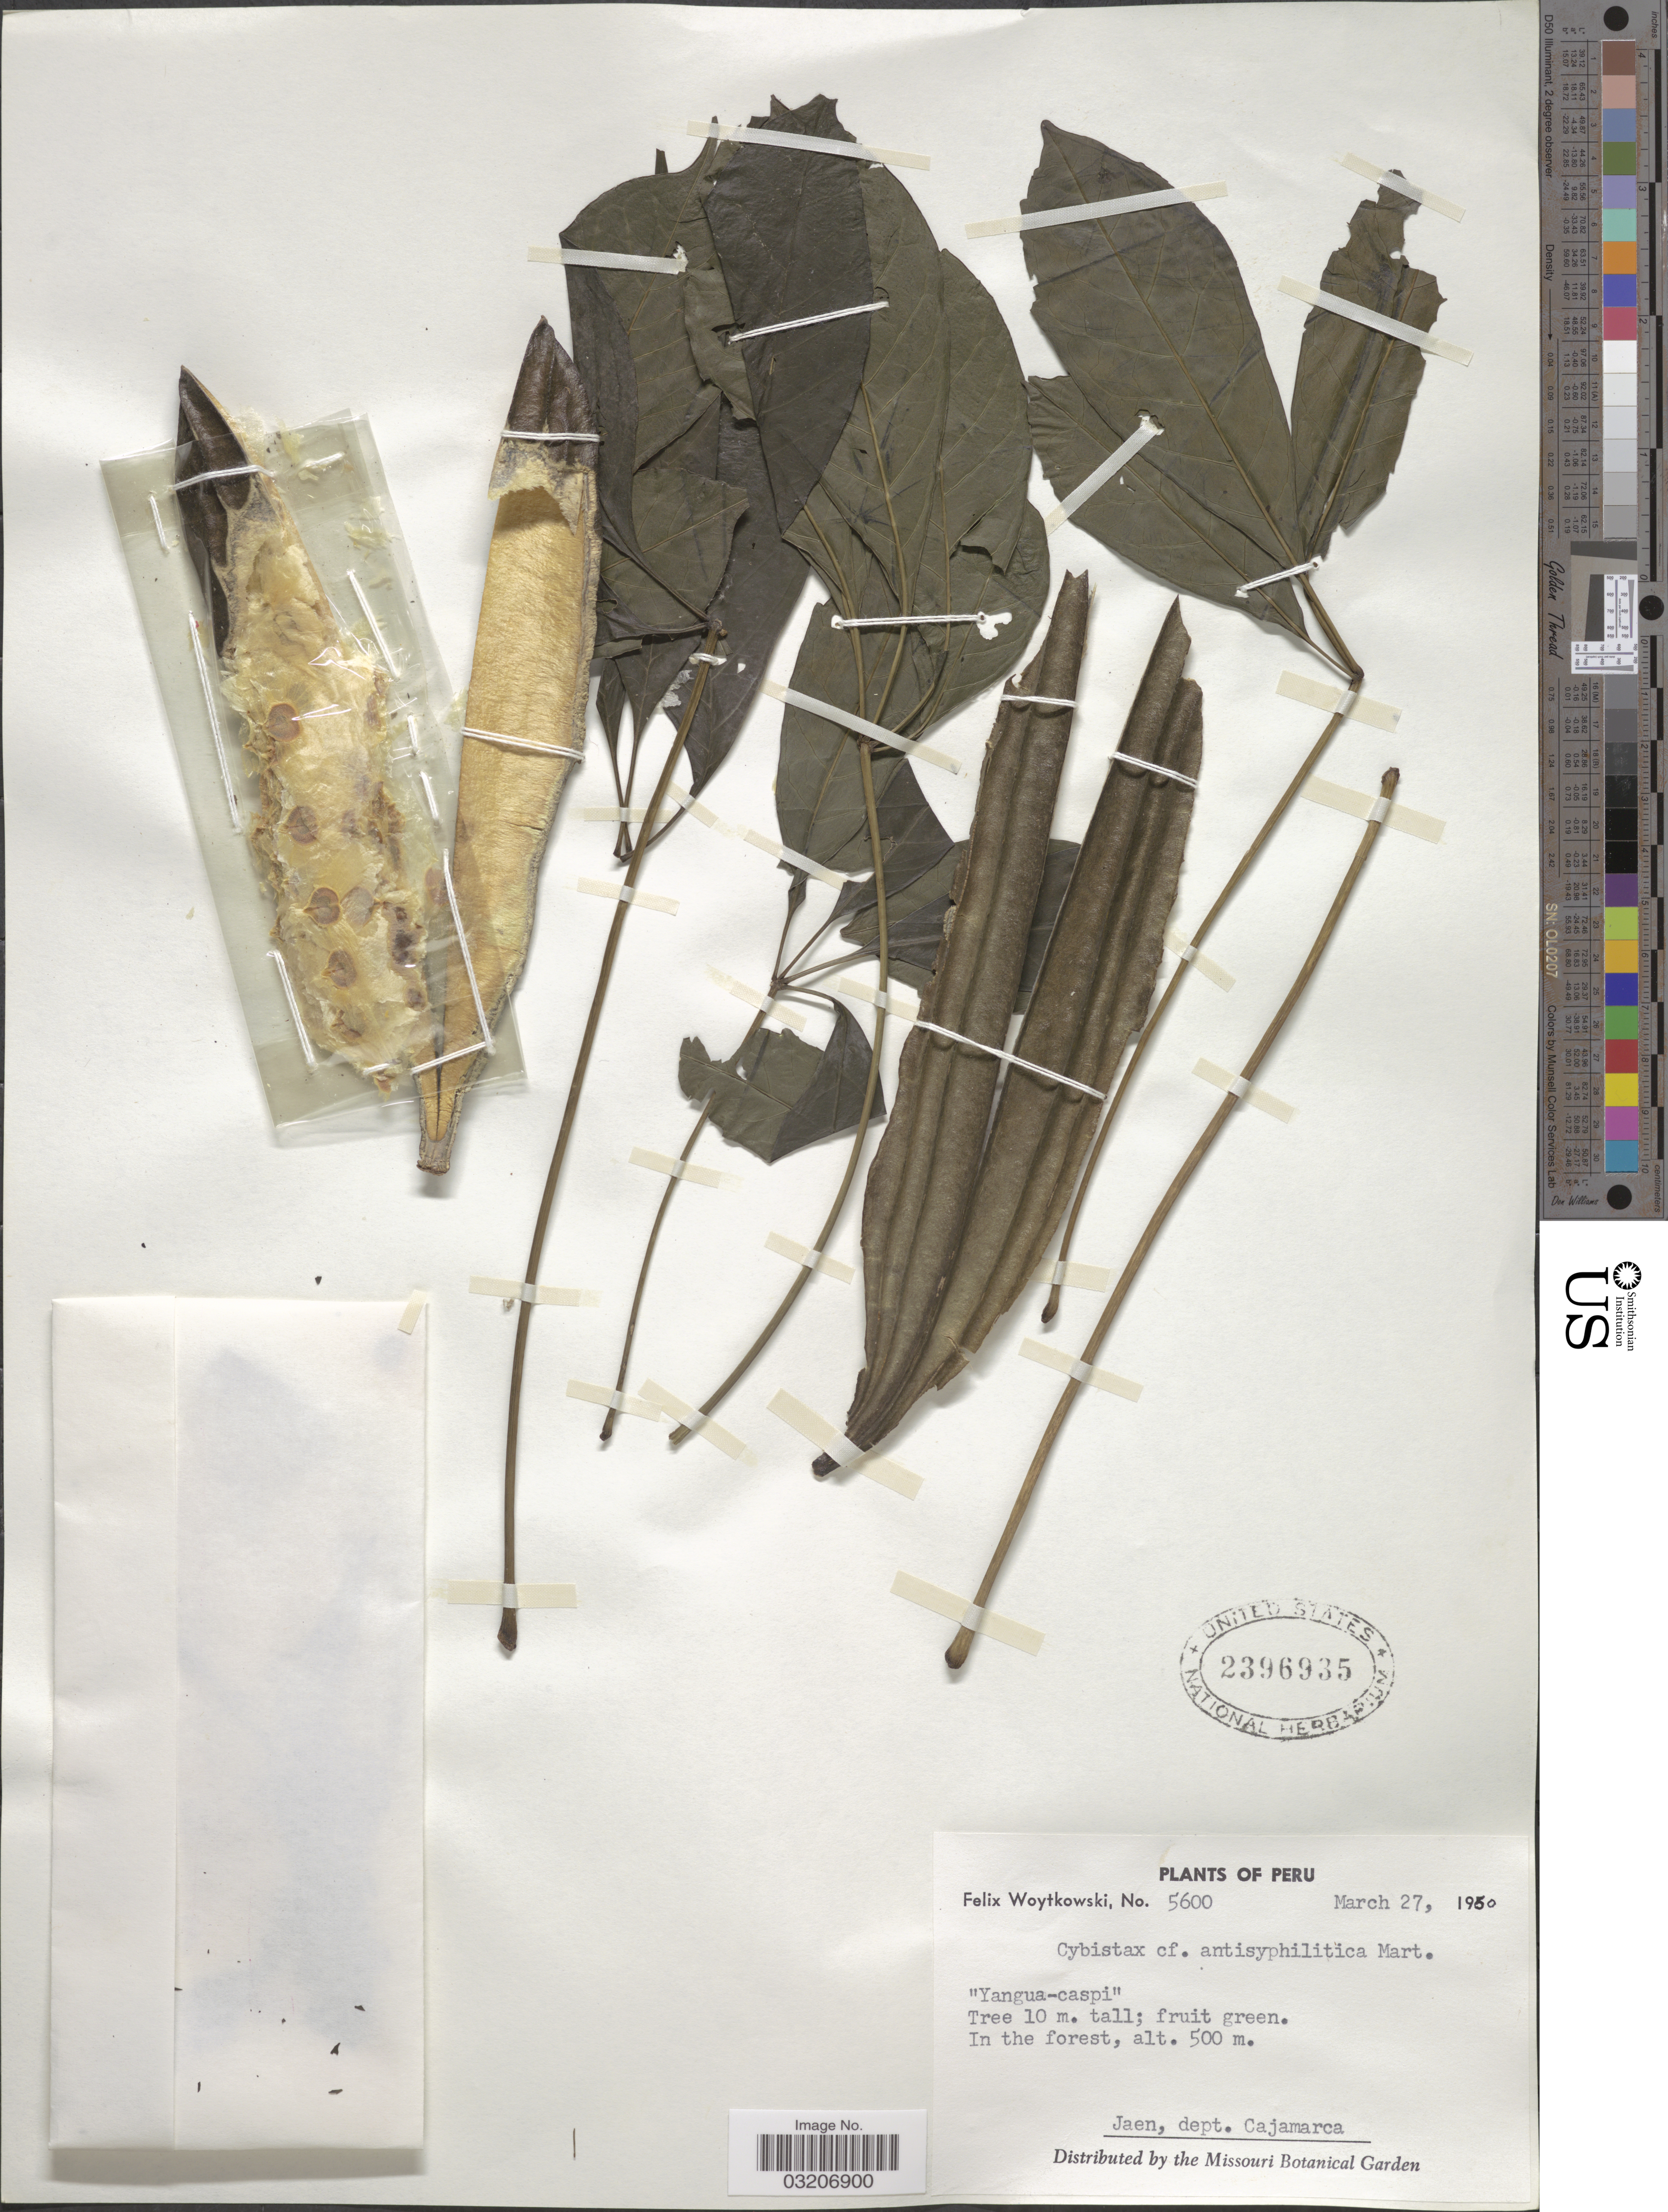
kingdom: Plantae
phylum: Tracheophyta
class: Magnoliopsida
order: Lamiales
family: Bignoniaceae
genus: Cybistax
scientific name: Cybistax antisyphilitica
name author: (Mart.) DC.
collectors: F. Woytkowski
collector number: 5600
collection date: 1960-03-27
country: Peru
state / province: Cajamarca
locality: Jaen, dept. Cajamarca.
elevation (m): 500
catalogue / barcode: US 2396935